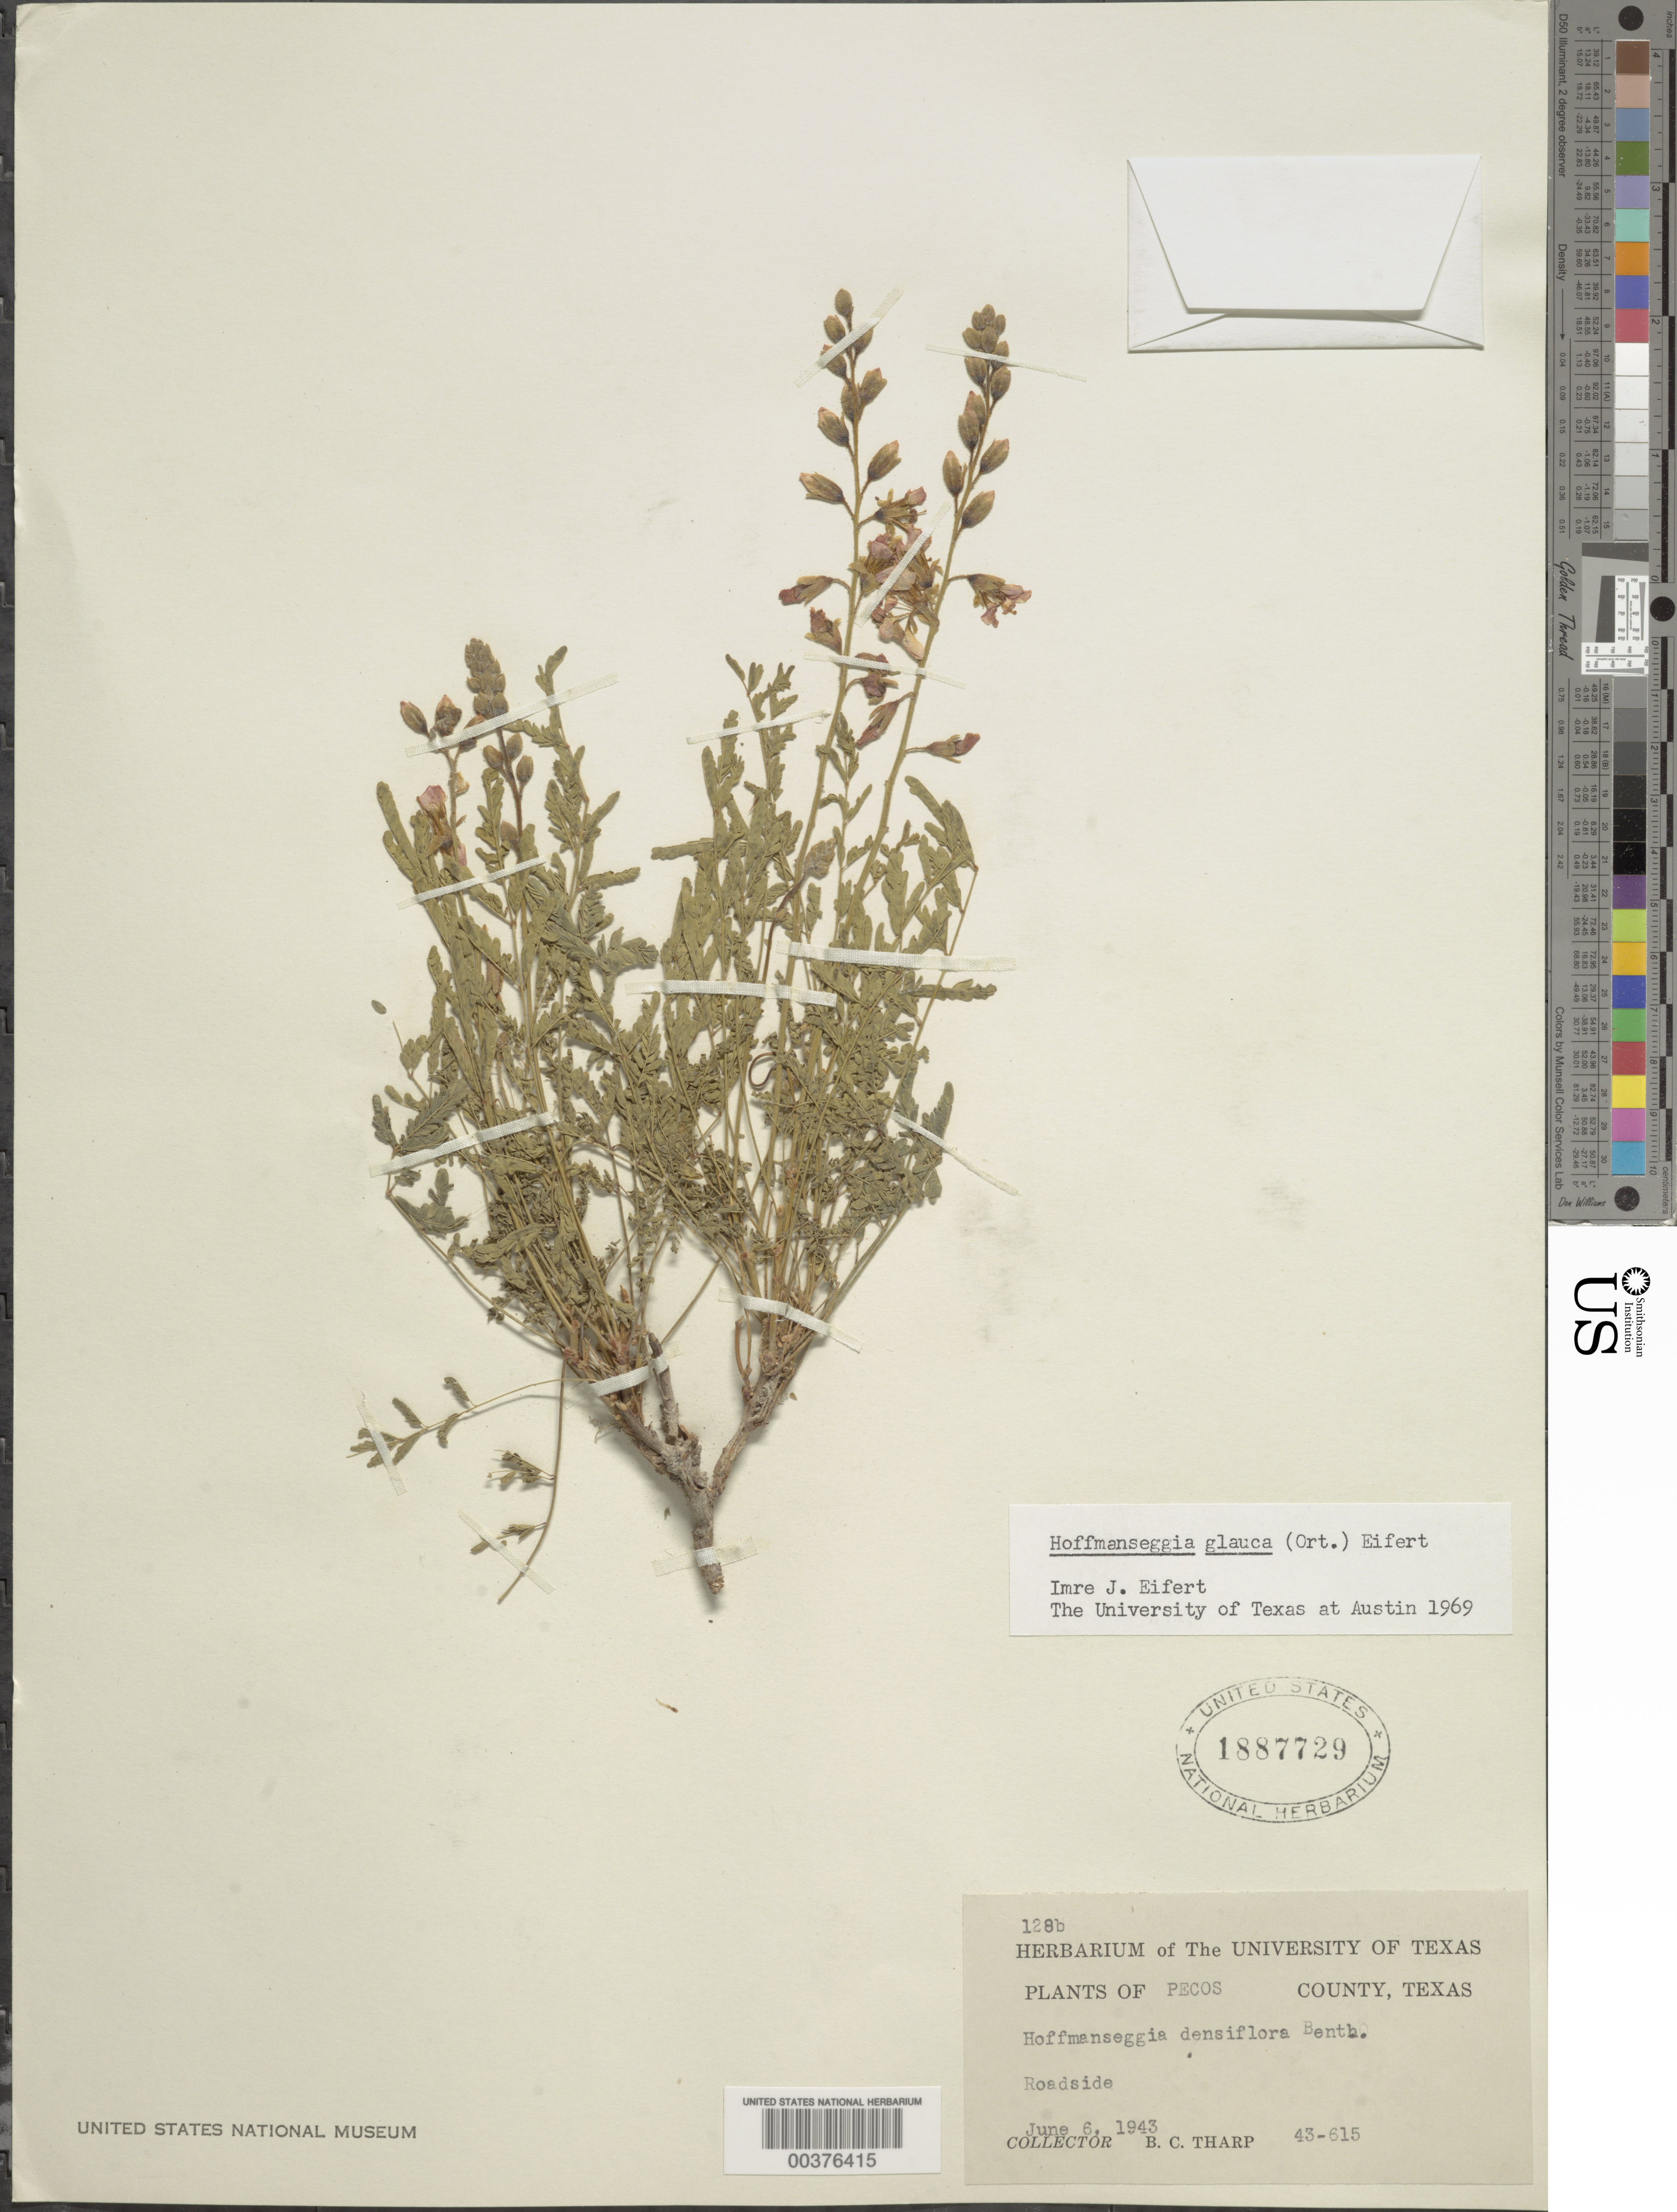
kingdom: Plantae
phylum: Tracheophyta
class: Magnoliopsida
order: Fabales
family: Fabaceae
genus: Hoffmannseggia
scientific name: Hoffmannseggia glauca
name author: (Ortega) Eifert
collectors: B. C. Tharp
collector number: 43-615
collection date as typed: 06 Jun 1943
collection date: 1943-06-06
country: United States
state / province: Texas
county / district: Pecos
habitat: Roadside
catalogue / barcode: US 1887729